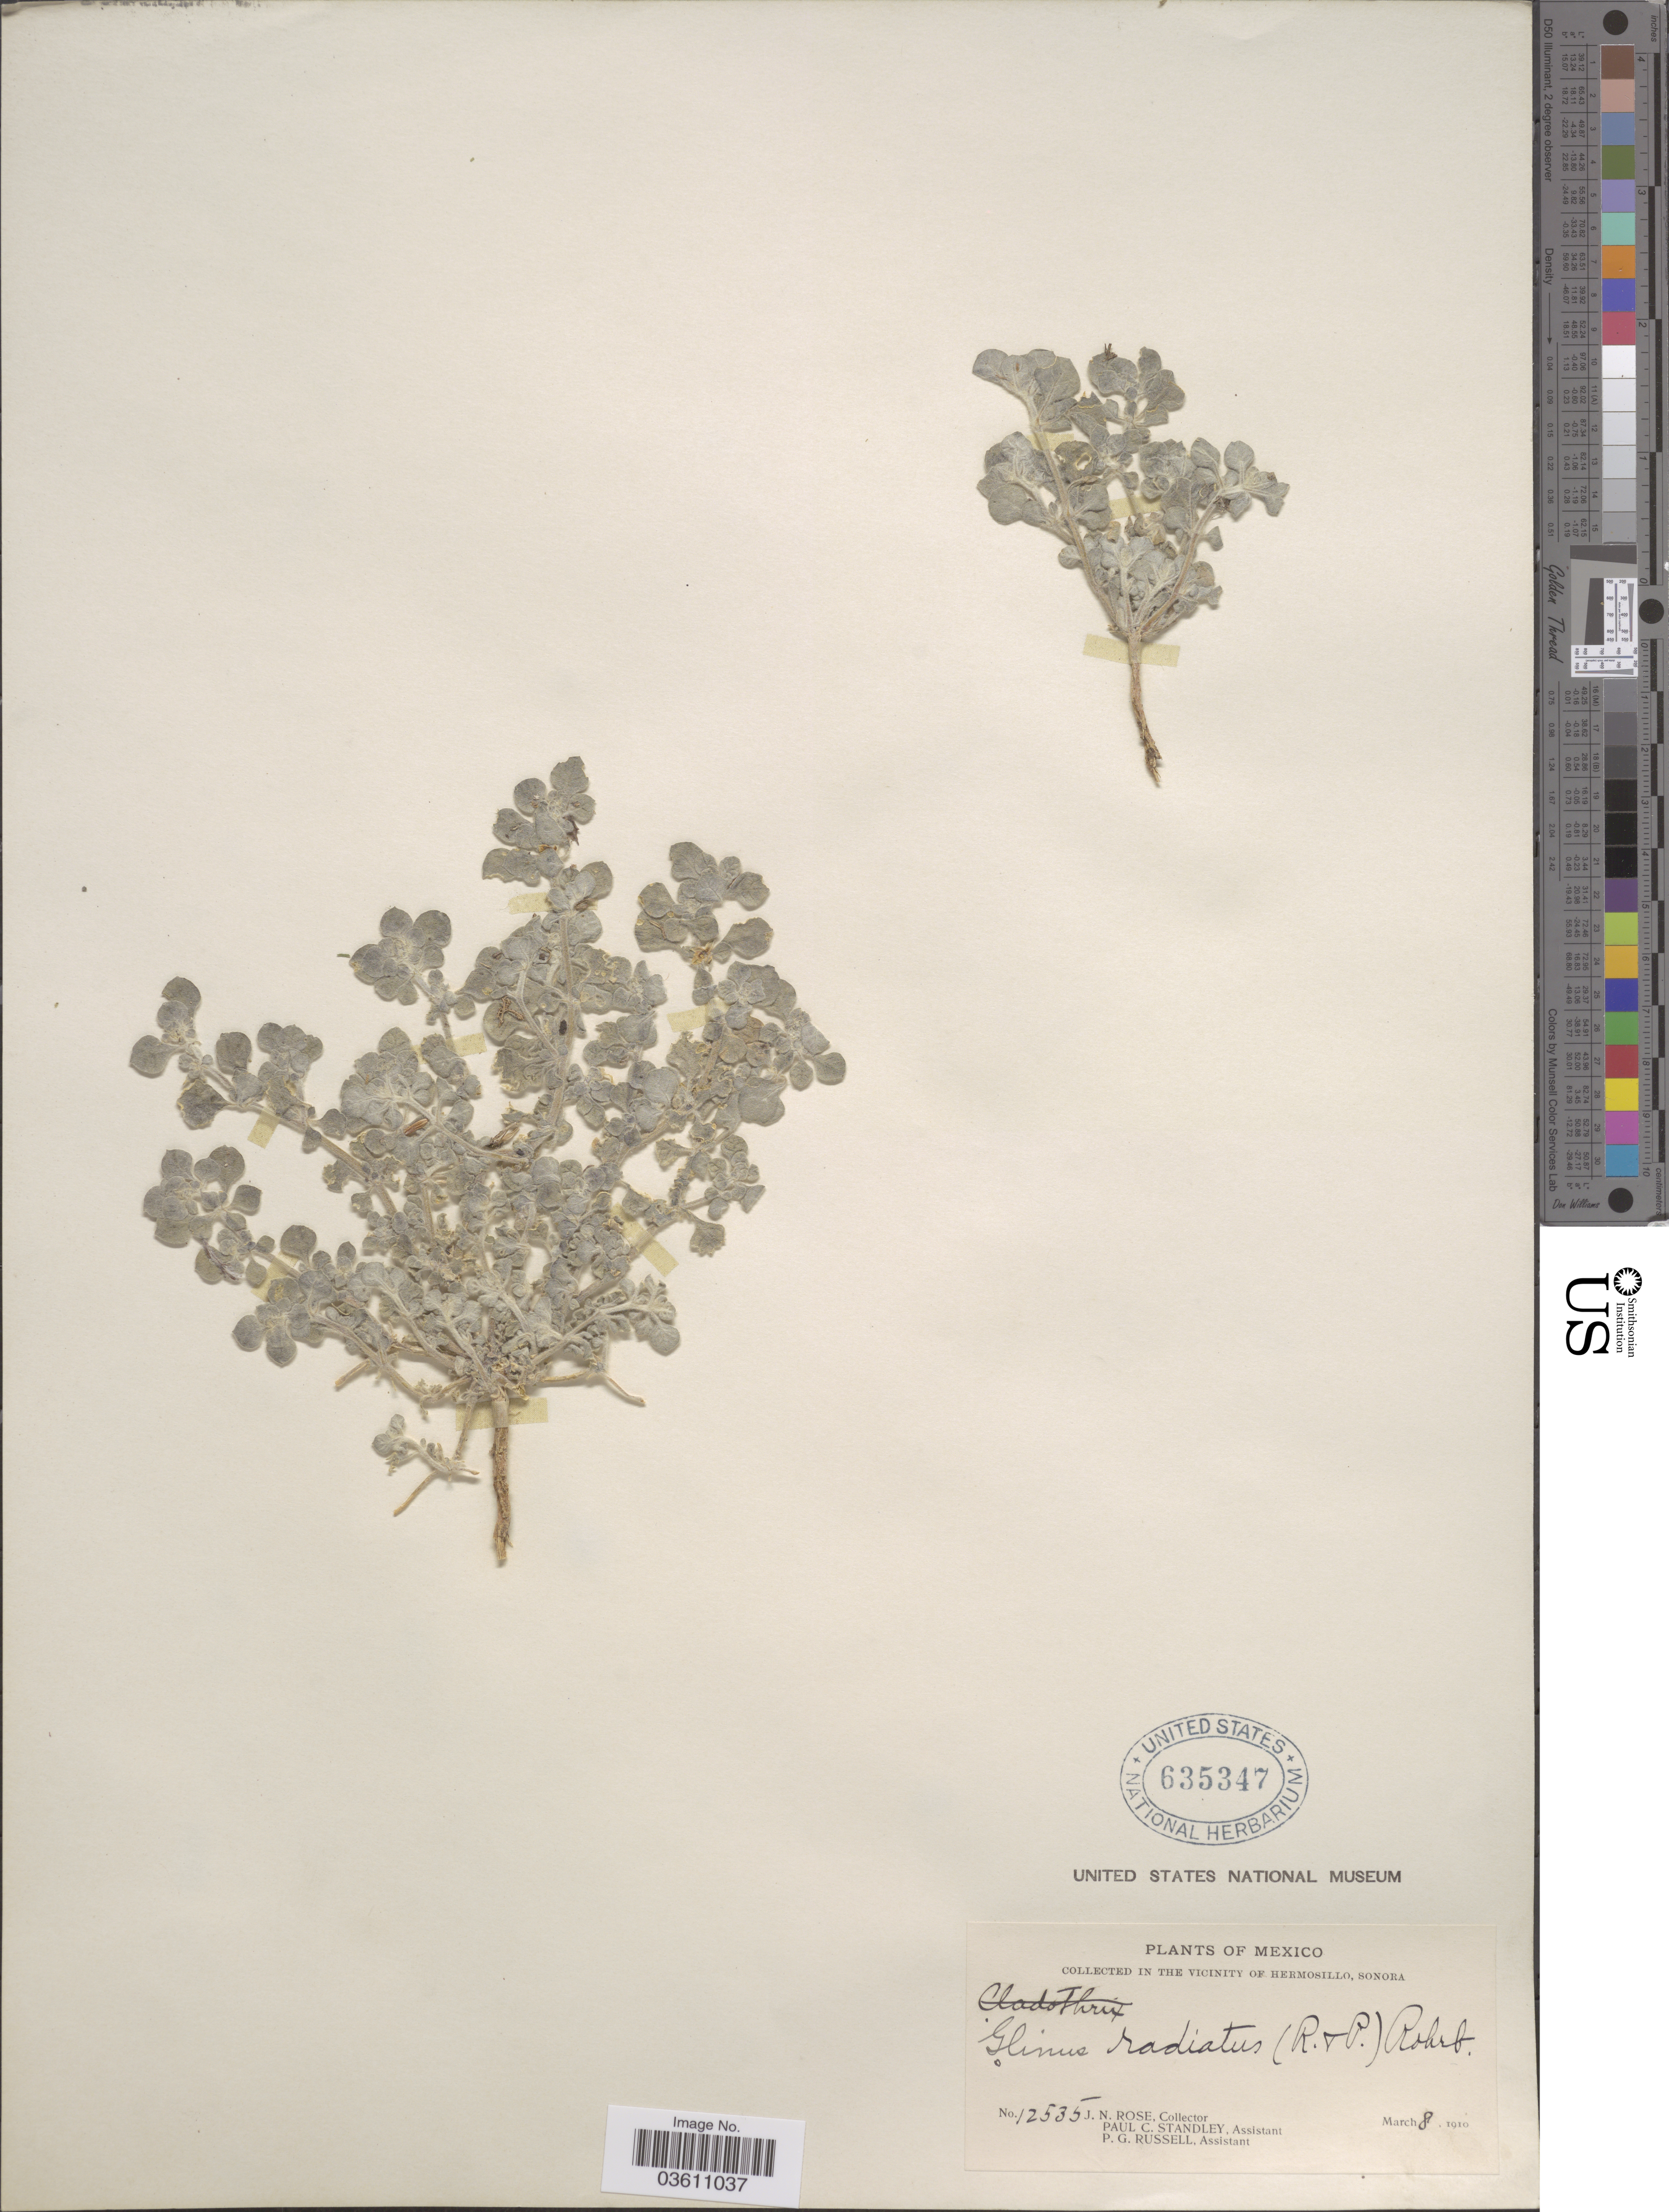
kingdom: Plantae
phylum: Tracheophyta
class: Magnoliopsida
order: Caryophyllales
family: Molluginaceae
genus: Glinus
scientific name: Glinus radiatus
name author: (Ruiz & Pav.) Rohrb.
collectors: J. N. Rose, P. C. Standley & P. G. Russell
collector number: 12535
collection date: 1910-03-08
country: Mexico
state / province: Sonora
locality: In the vicinity of Hermosillo.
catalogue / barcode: US 635347